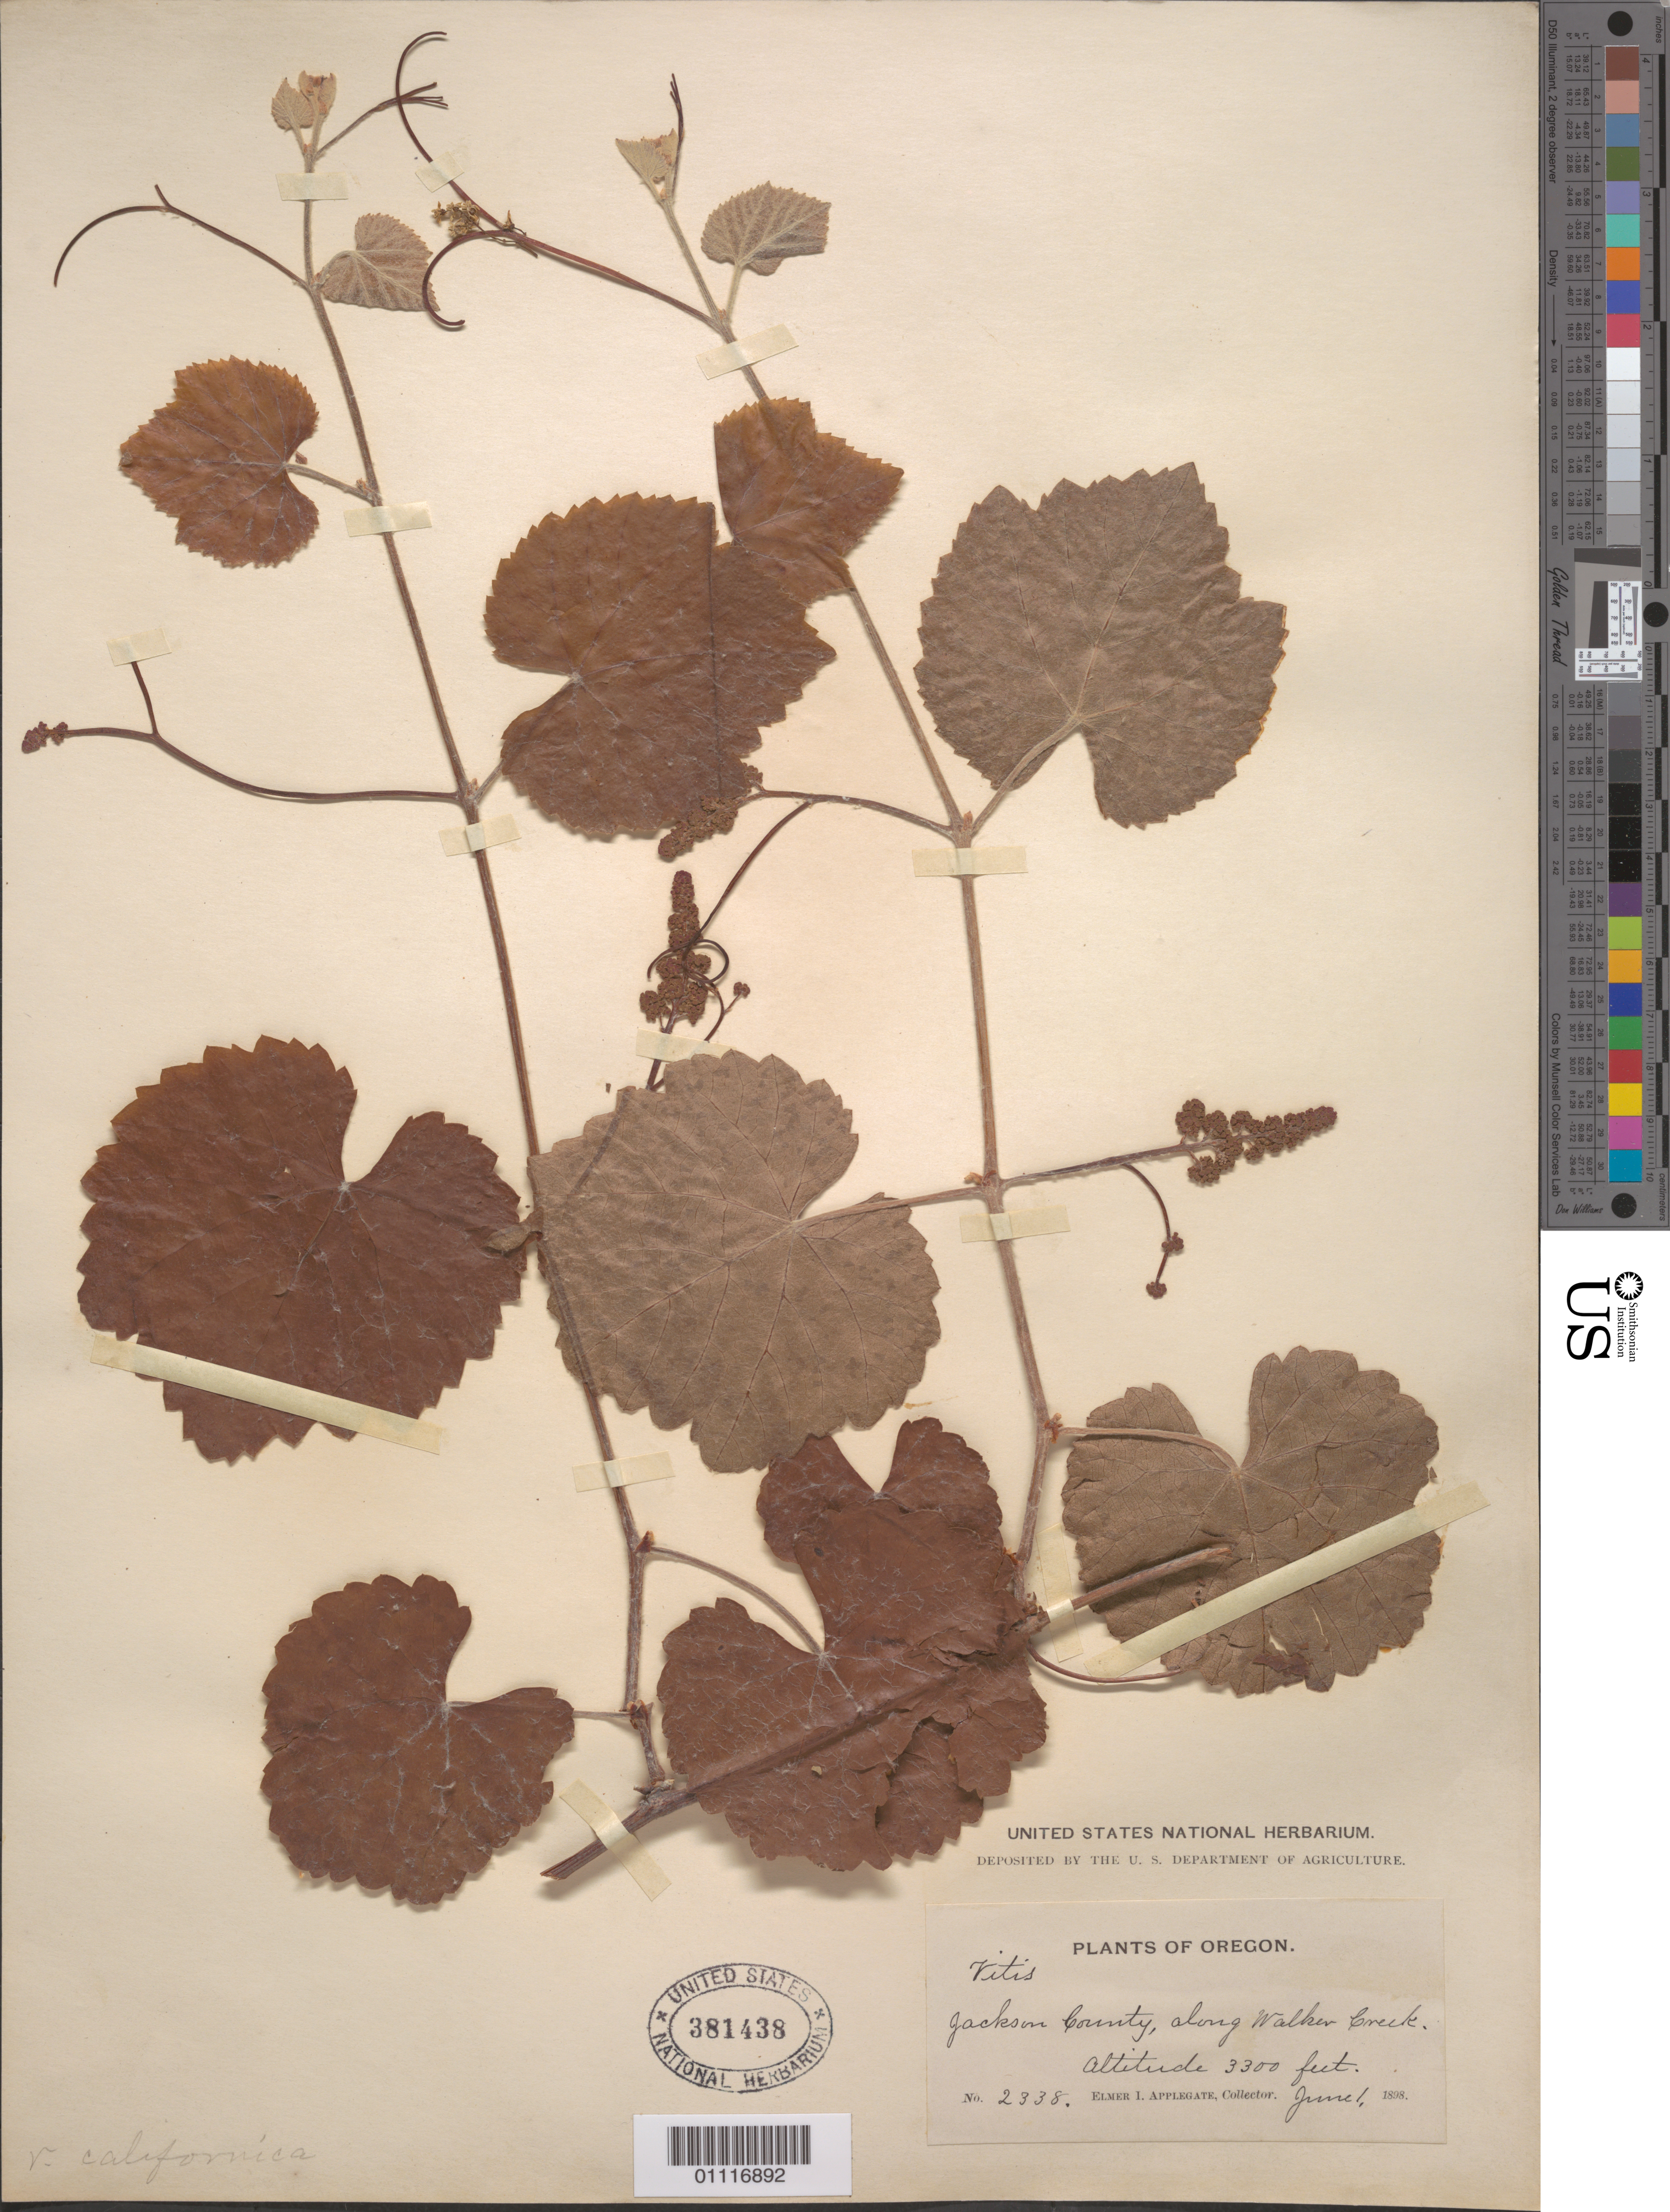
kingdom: Plantae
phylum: Tracheophyta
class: Magnoliopsida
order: Vitales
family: Vitaceae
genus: Vitis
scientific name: Vitis californica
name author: Benth.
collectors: E. I. Applegate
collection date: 1898-06-01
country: United States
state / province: Oregon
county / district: Jackson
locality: along Walker Creek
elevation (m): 1006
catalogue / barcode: US 381438